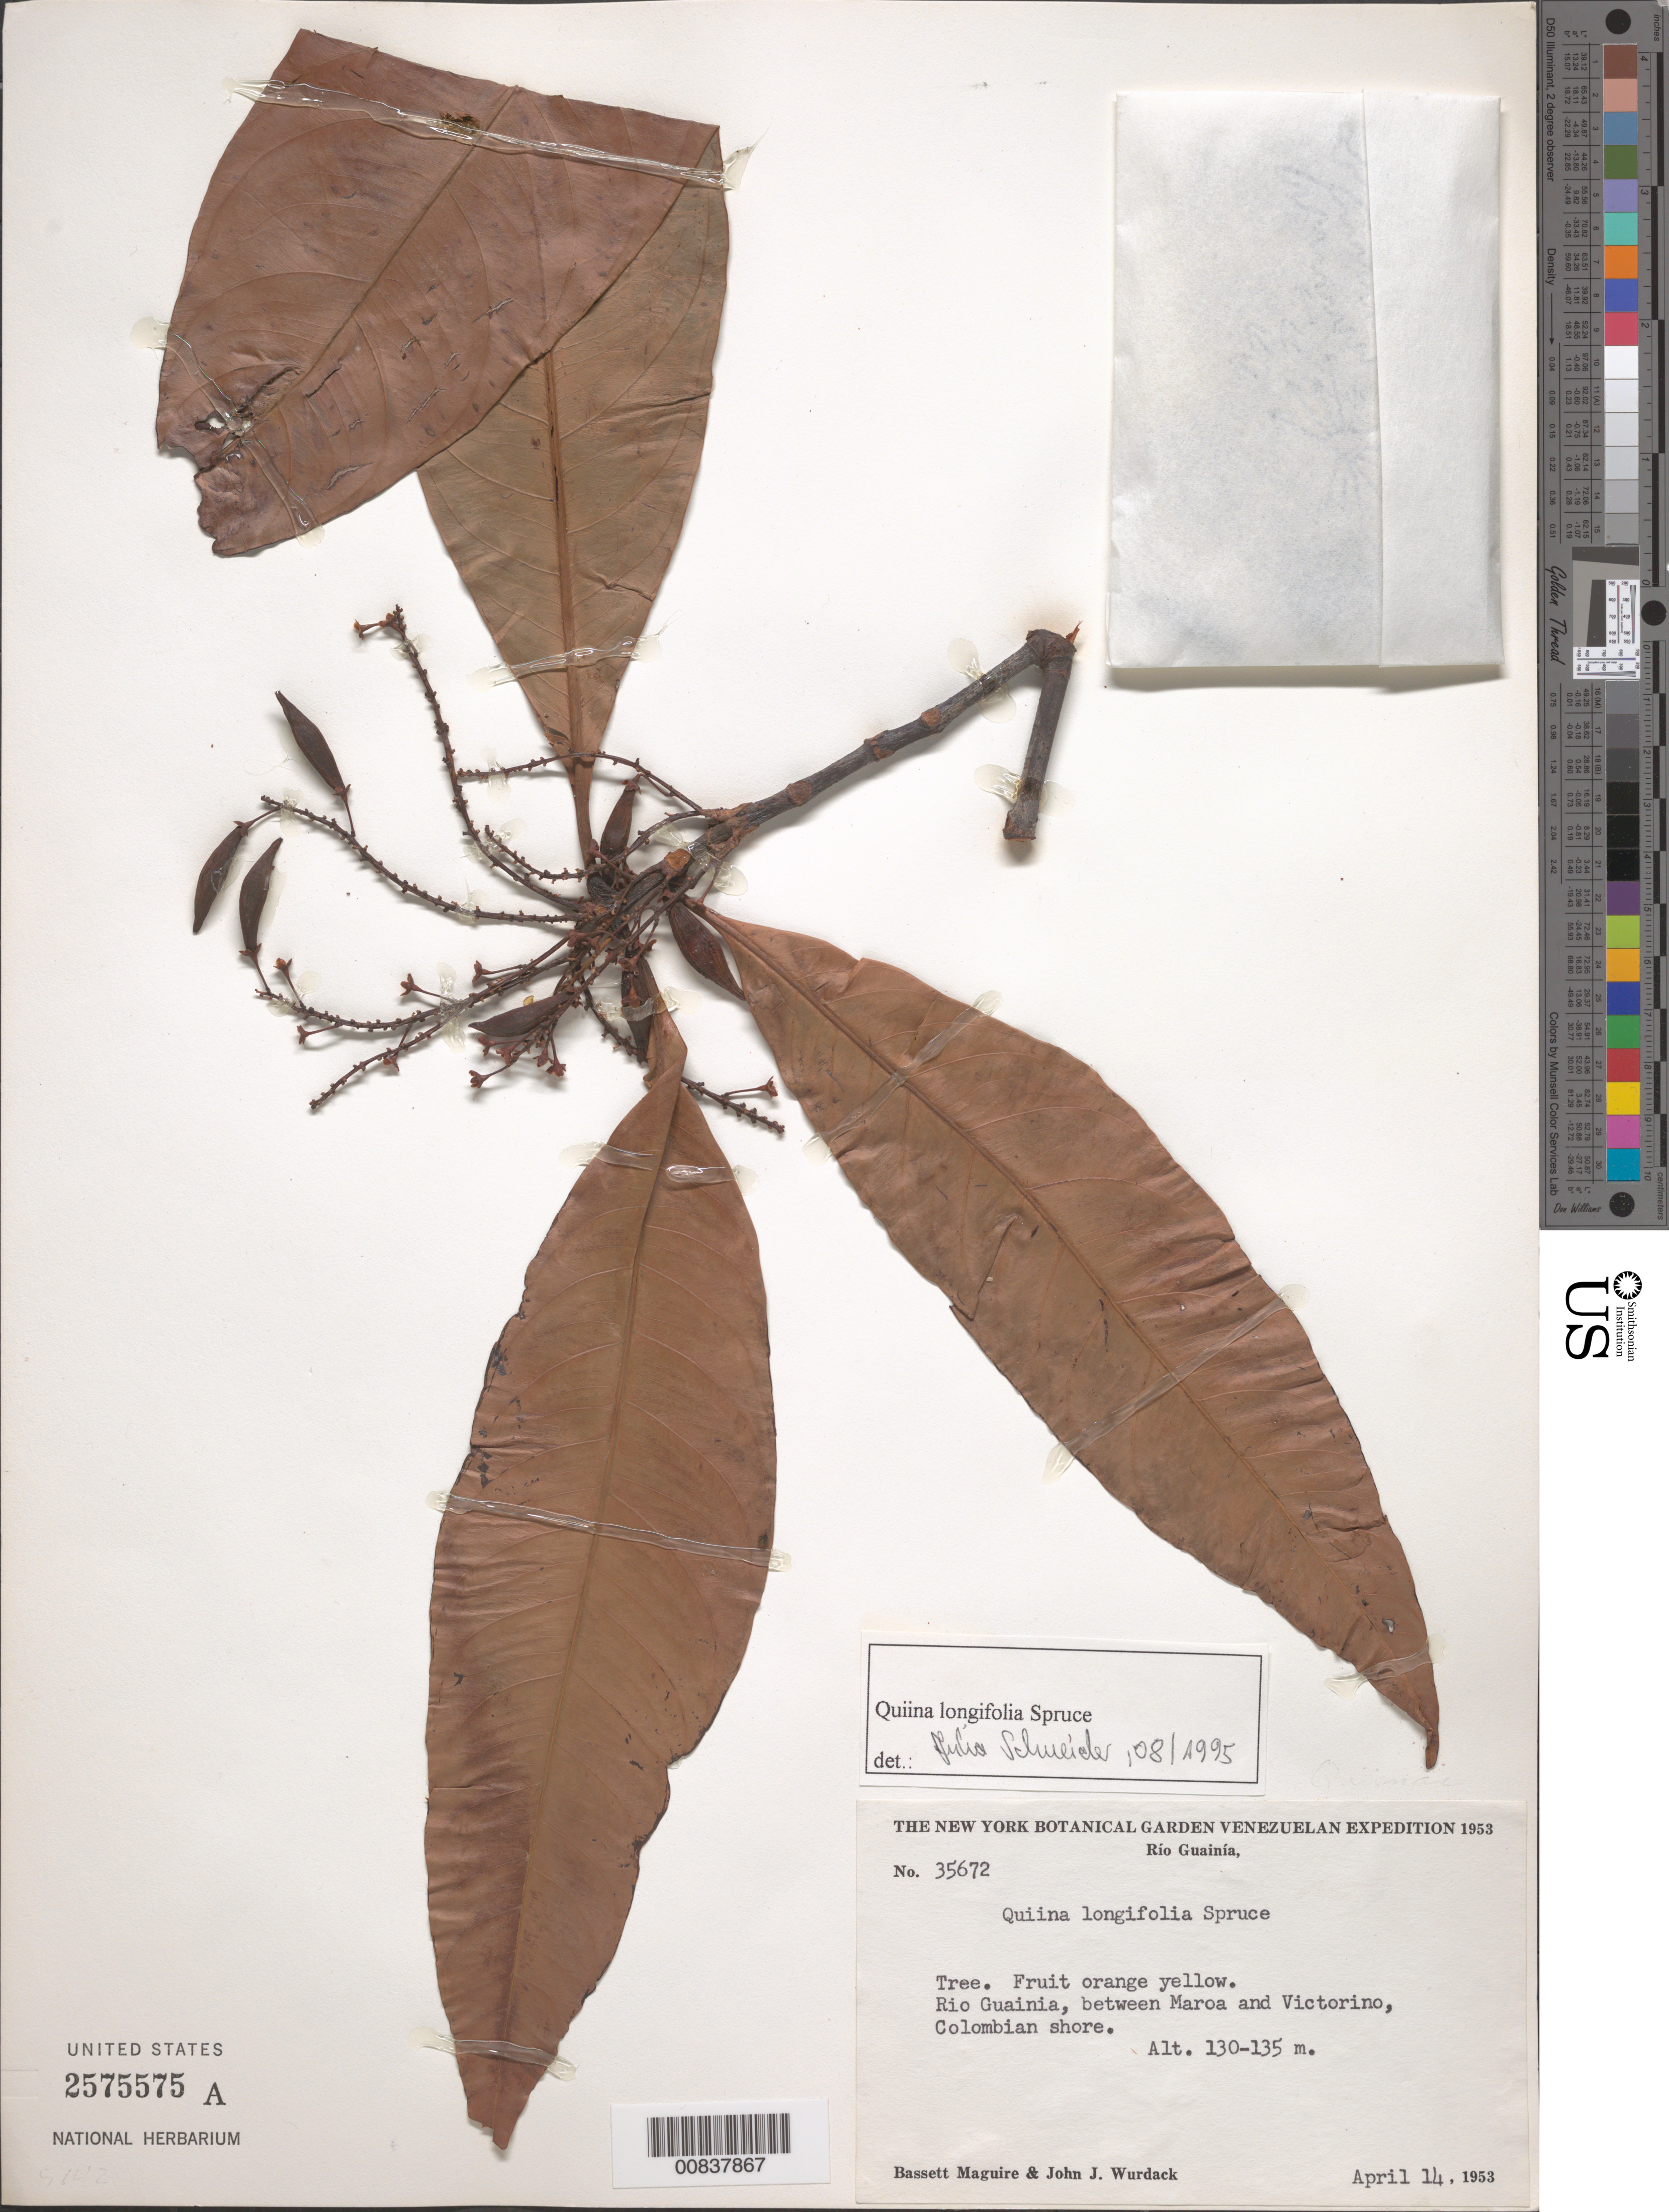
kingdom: Plantae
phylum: Tracheophyta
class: Magnoliopsida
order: Malpighiales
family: Quiinaceae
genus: Quiina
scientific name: Quiina longifolia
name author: Spruce ex Planch. & Triana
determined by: Schneider, J.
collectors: B. Maguire & J. J. Wurdack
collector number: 35672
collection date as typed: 14-Apr-53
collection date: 1953-04-14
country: Venezuela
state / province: Amazonas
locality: Río Guainía, between Maroa and Victorino (Colombian shore)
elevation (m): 130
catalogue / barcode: US 2575575A